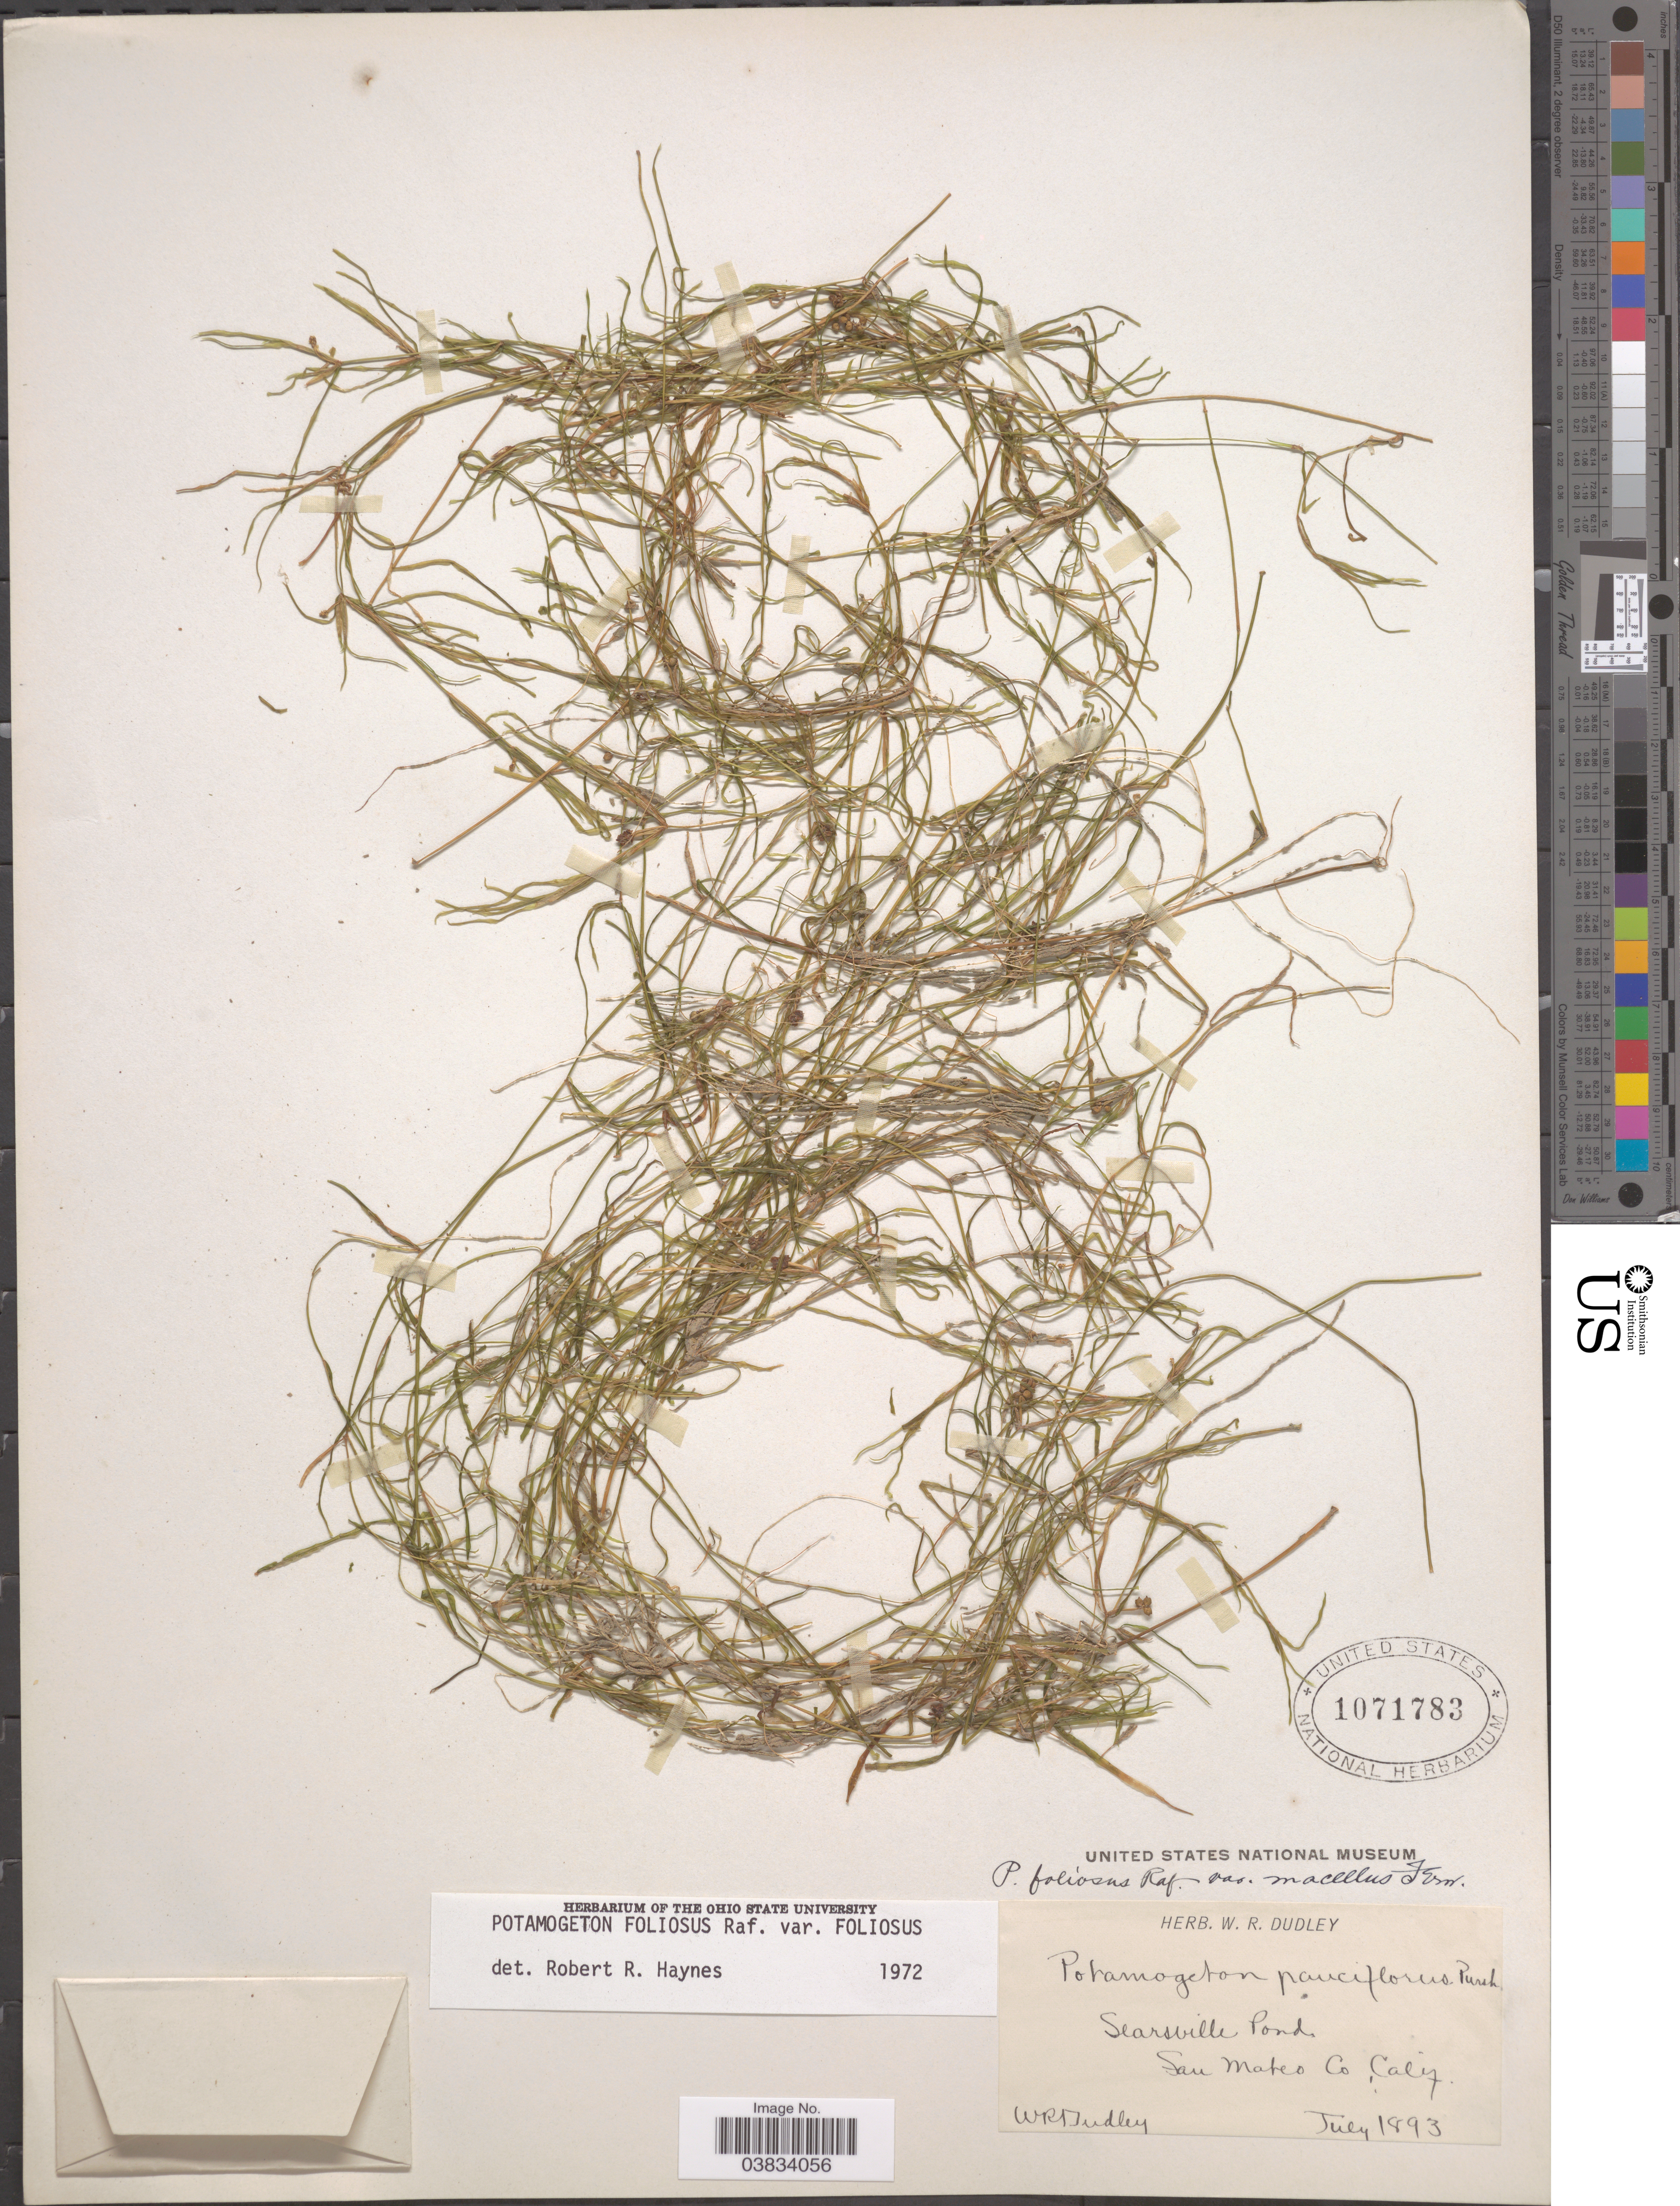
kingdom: Plantae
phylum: Tracheophyta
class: Liliopsida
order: Alismatales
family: Potamogetonaceae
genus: Potamogeton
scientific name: Potamogeton foliosus var. foliosus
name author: Raf.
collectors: W. Dudley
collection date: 1893-07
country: United States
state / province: California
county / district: San Mateo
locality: Searsville Pond. San Mateo Co.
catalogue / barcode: US 1071783